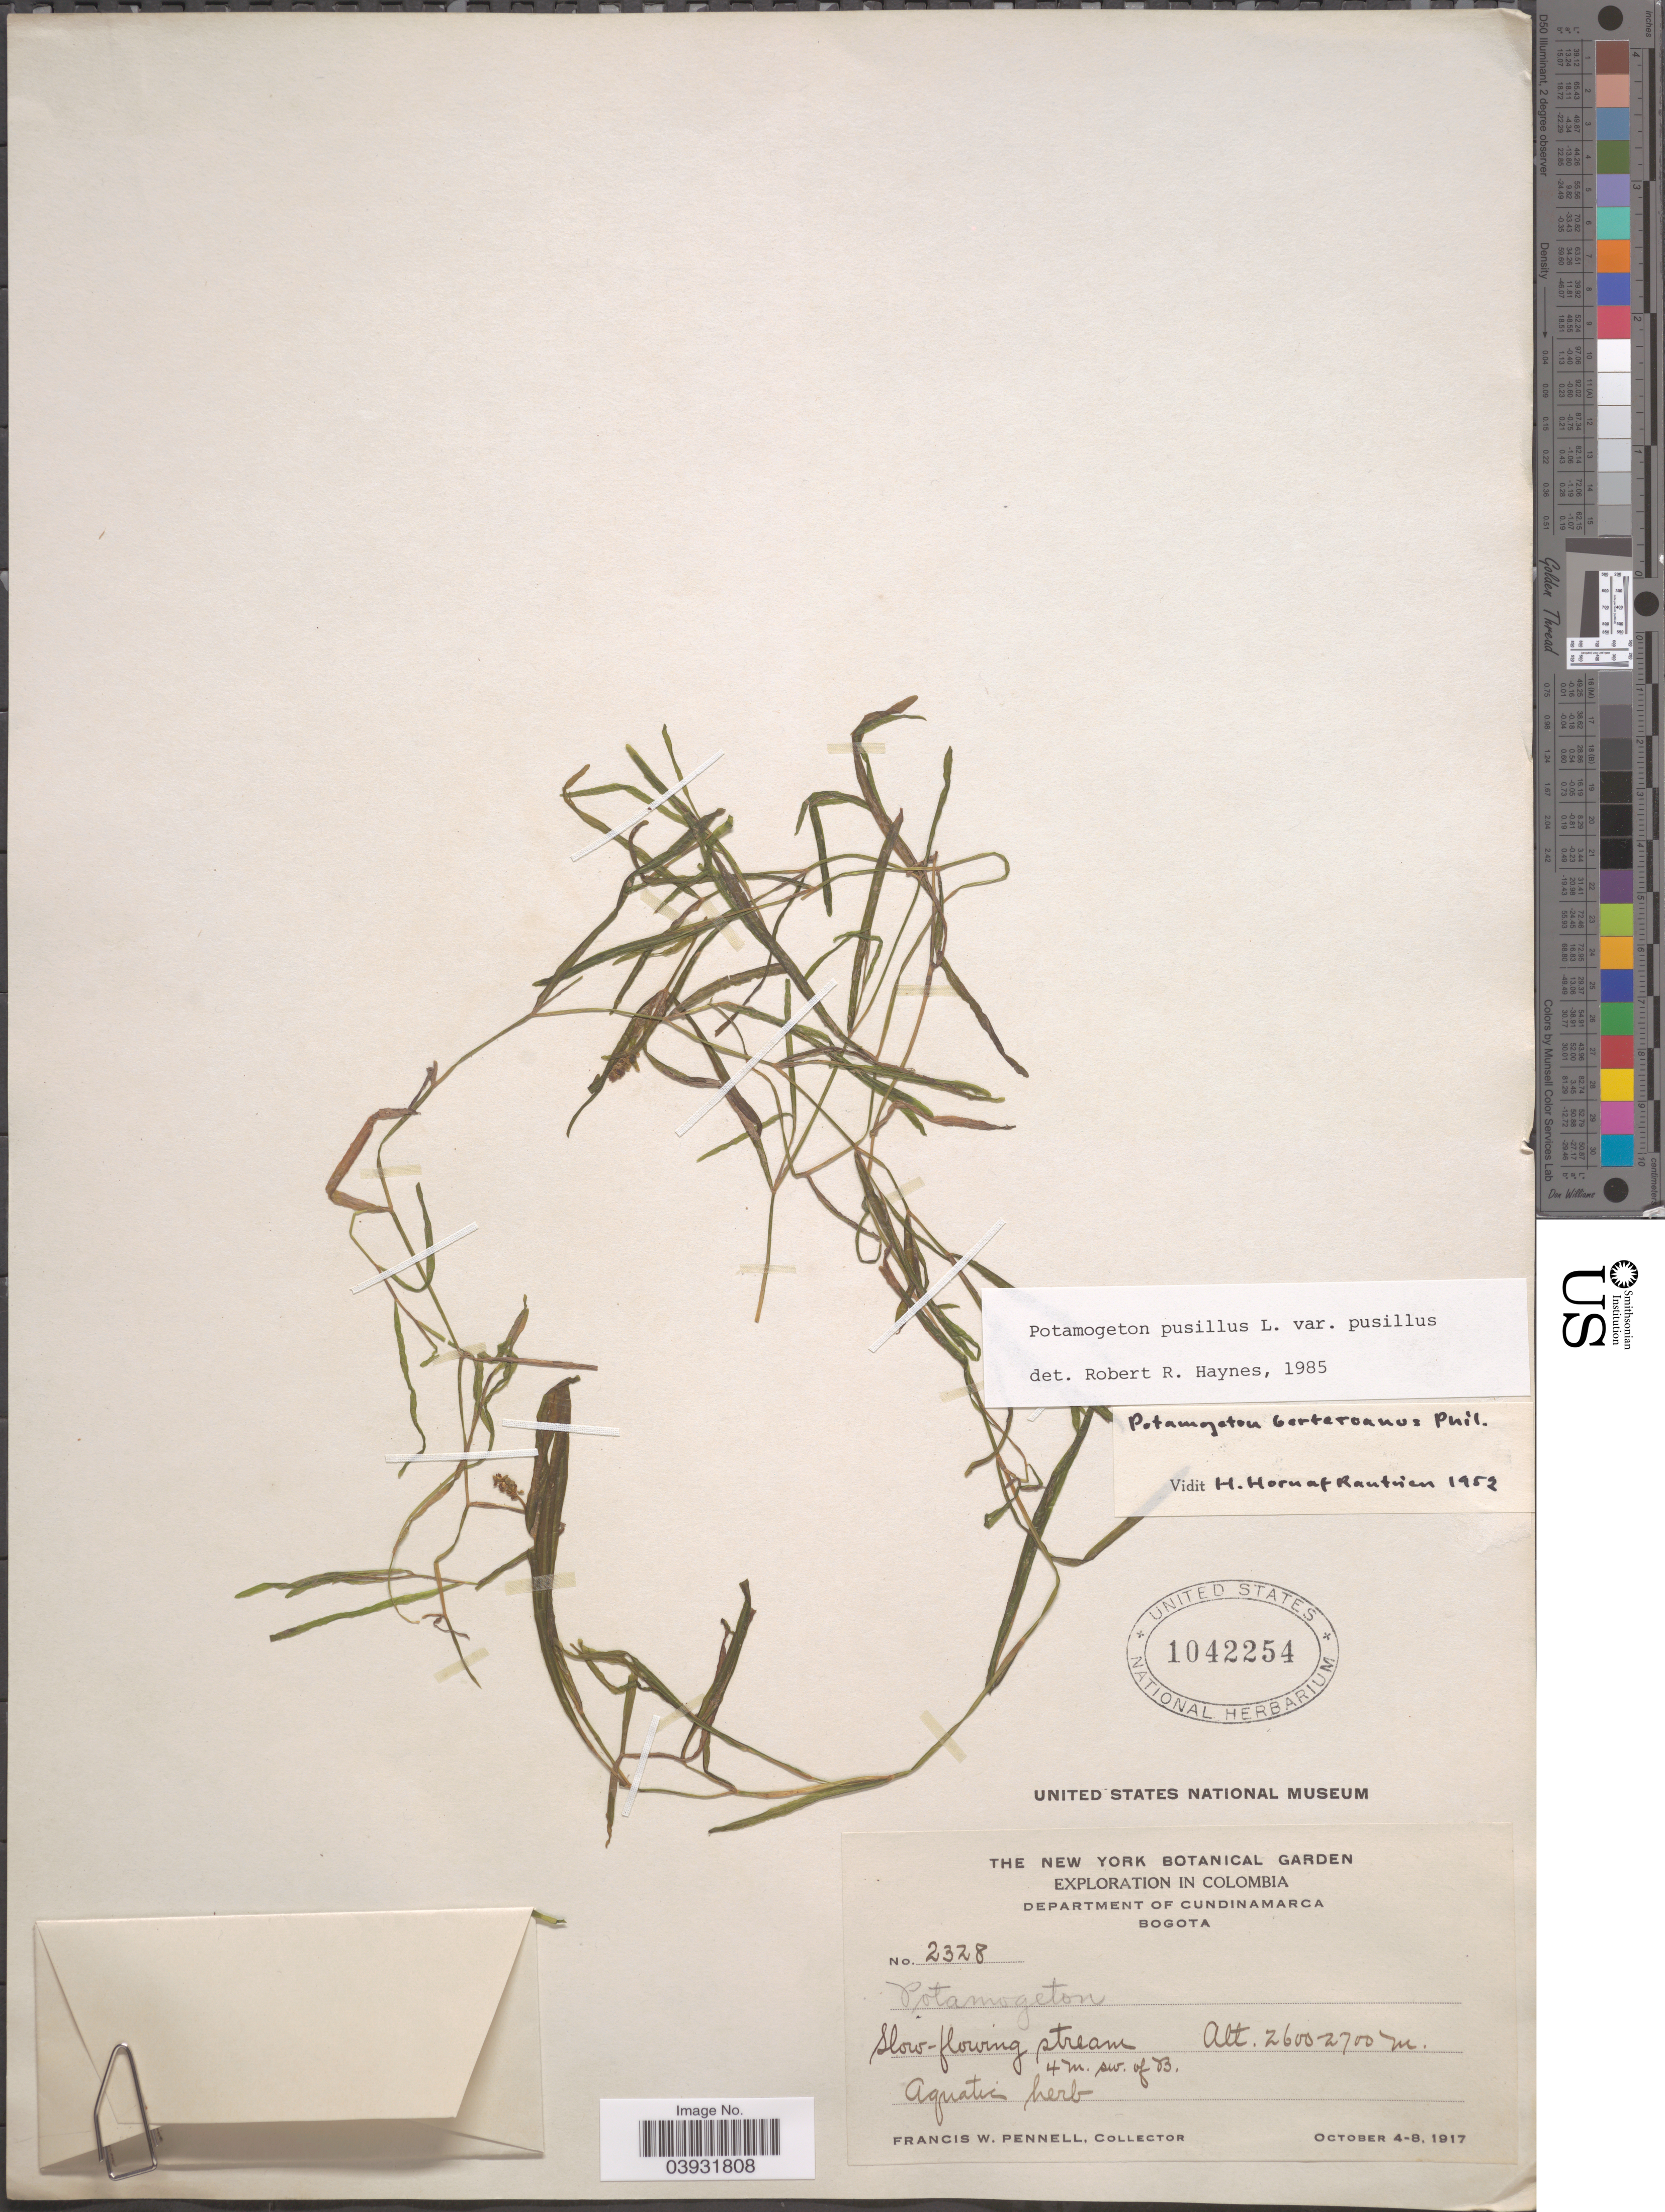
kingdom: Plantae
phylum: Tracheophyta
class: Liliopsida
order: Alismatales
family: Potamogetonaceae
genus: Potamogeton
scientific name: Potamogeton pusillus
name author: L.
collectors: F. W. Pennell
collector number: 2328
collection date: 1917-10-04/1917-10-08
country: Colombia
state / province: Cundinamarca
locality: Department of Cundinamarca. Bogota.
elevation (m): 2600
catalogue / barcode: US 1042254